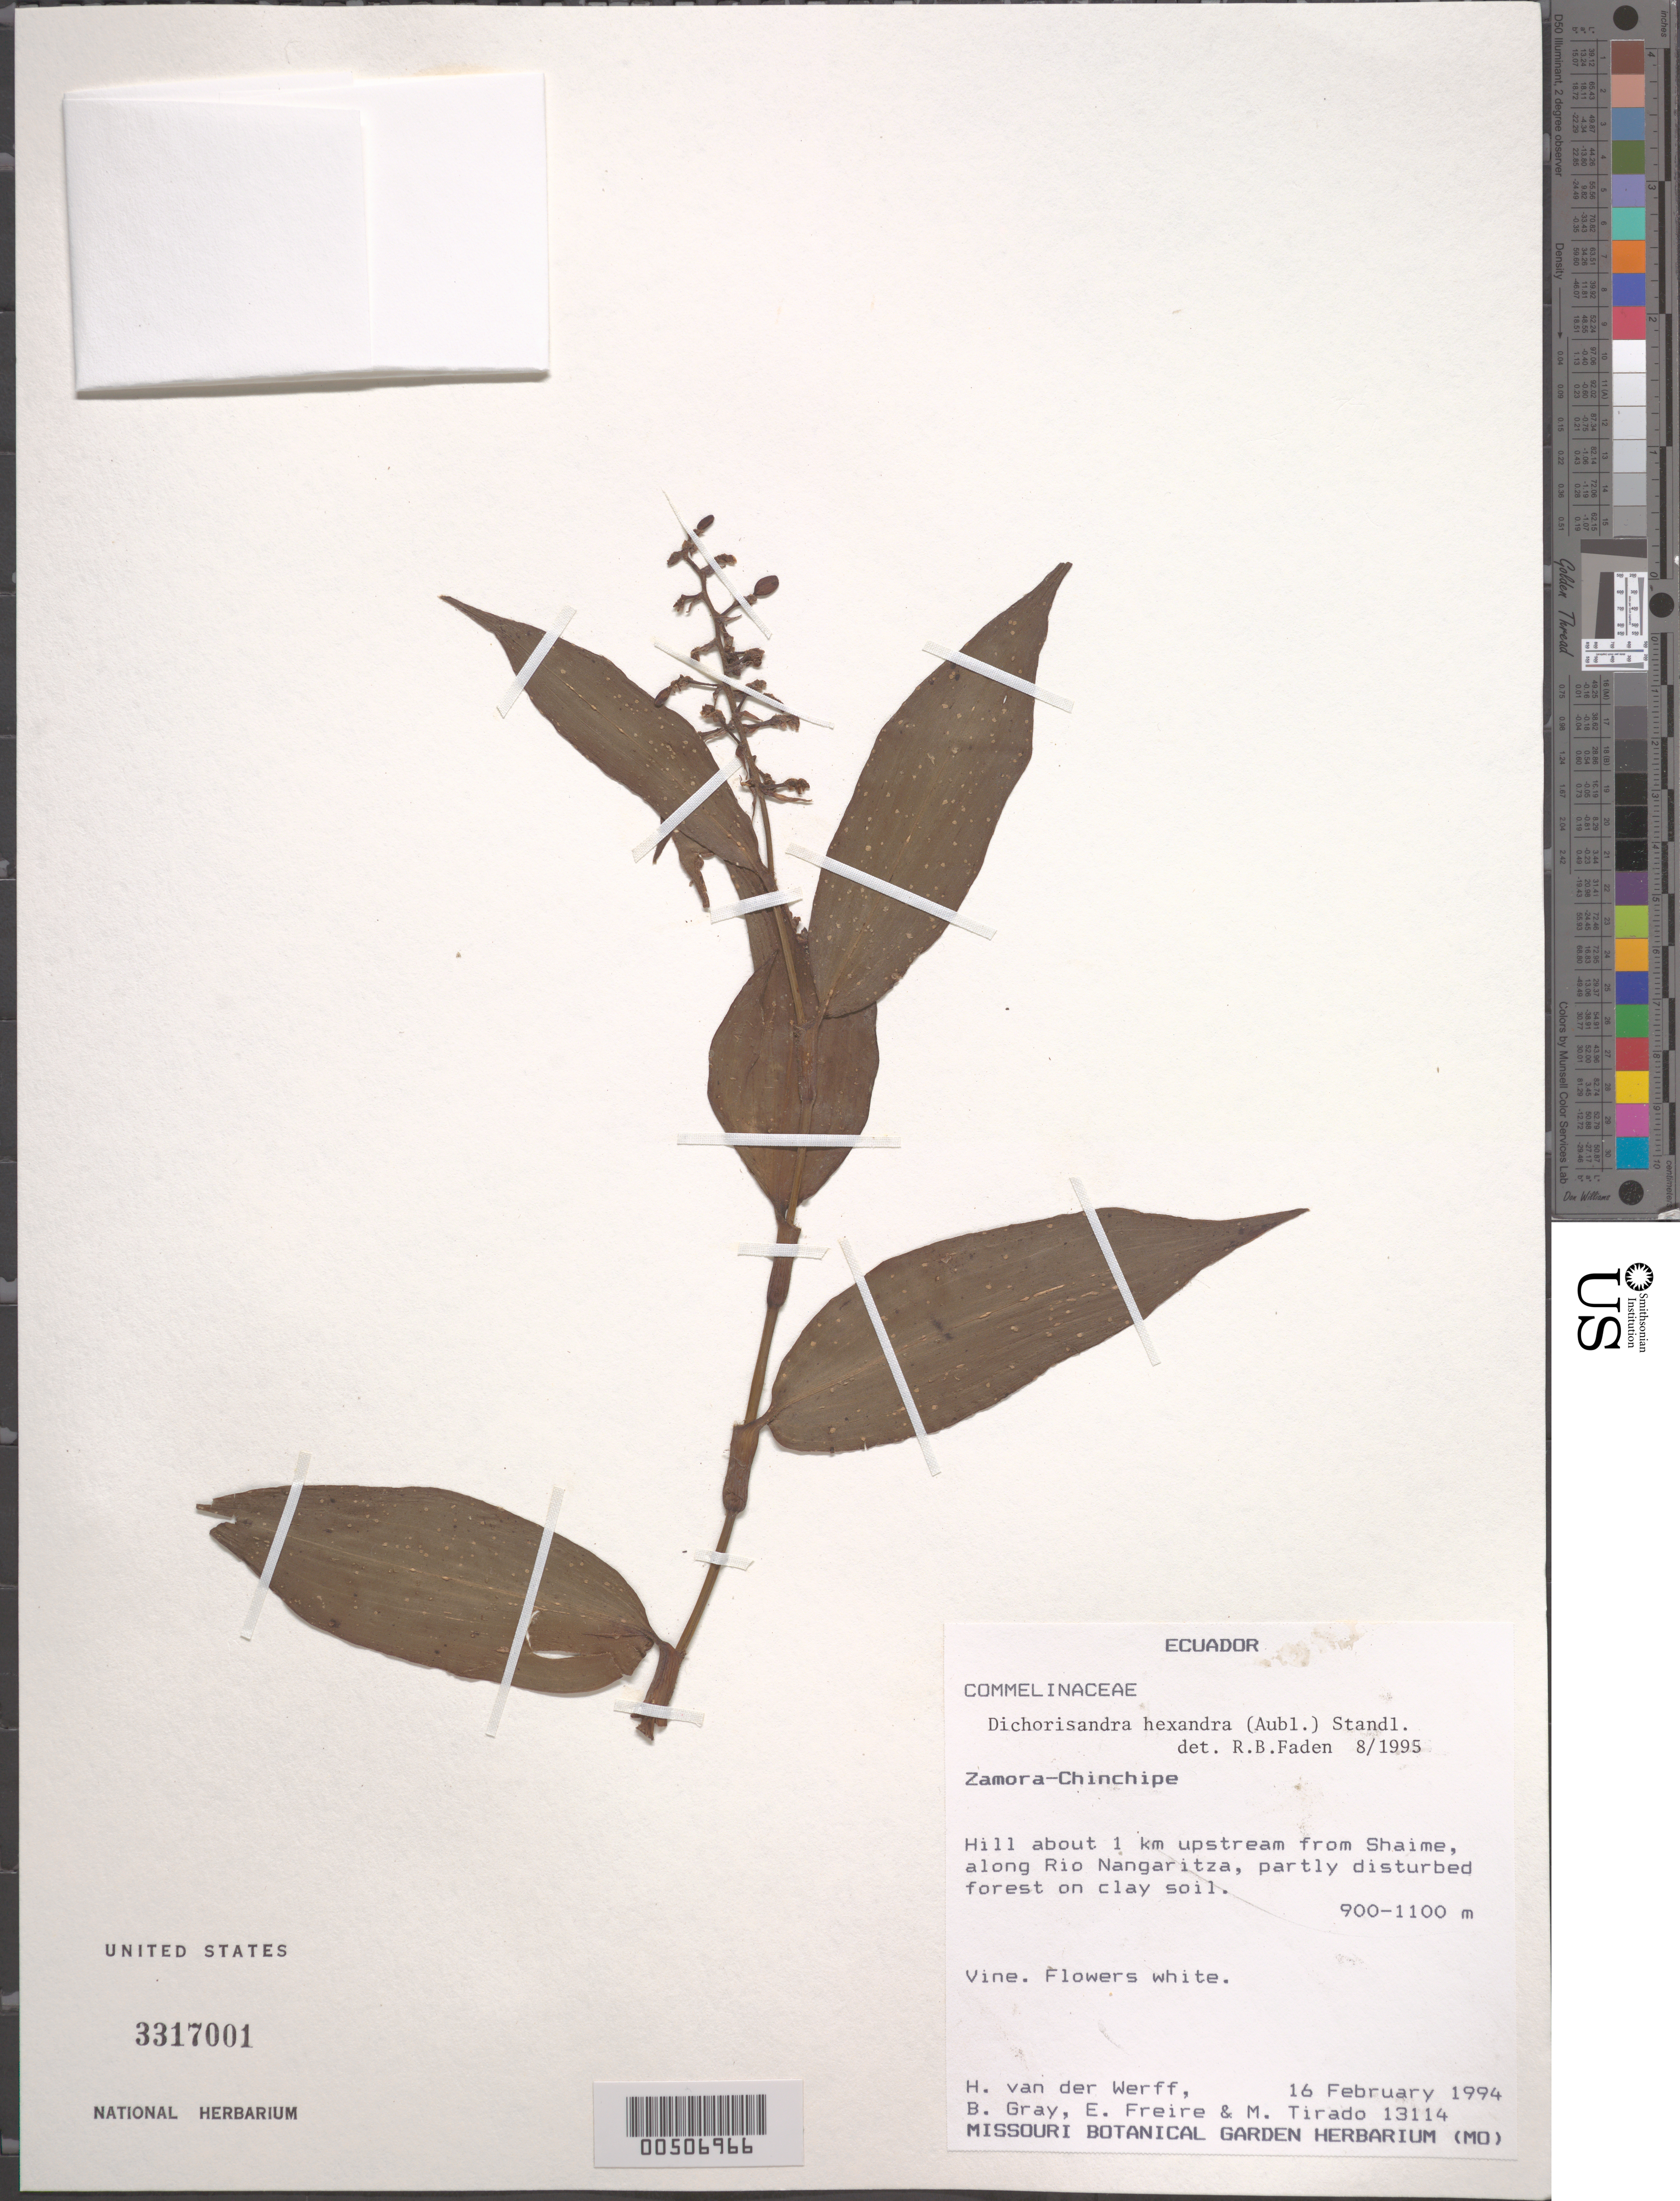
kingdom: Plantae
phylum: Tracheophyta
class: Liliopsida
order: Commelinales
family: Commelinaceae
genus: Dichorisandra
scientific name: Dichorisandra hexandra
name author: (Aubl.) Standl.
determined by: Faden, Robert B., (US), Smithsonian Institution - National Museum of Natural History (UNITED STATES)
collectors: H. van der Werff, B. Gray, E. Freire & M. Tirado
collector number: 13114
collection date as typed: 16 Feb 1994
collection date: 1994-02-16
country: Ecuador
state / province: Zamora-Chinchipe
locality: Shaime, along Rio nangaritza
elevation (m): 900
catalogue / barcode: US 3317001